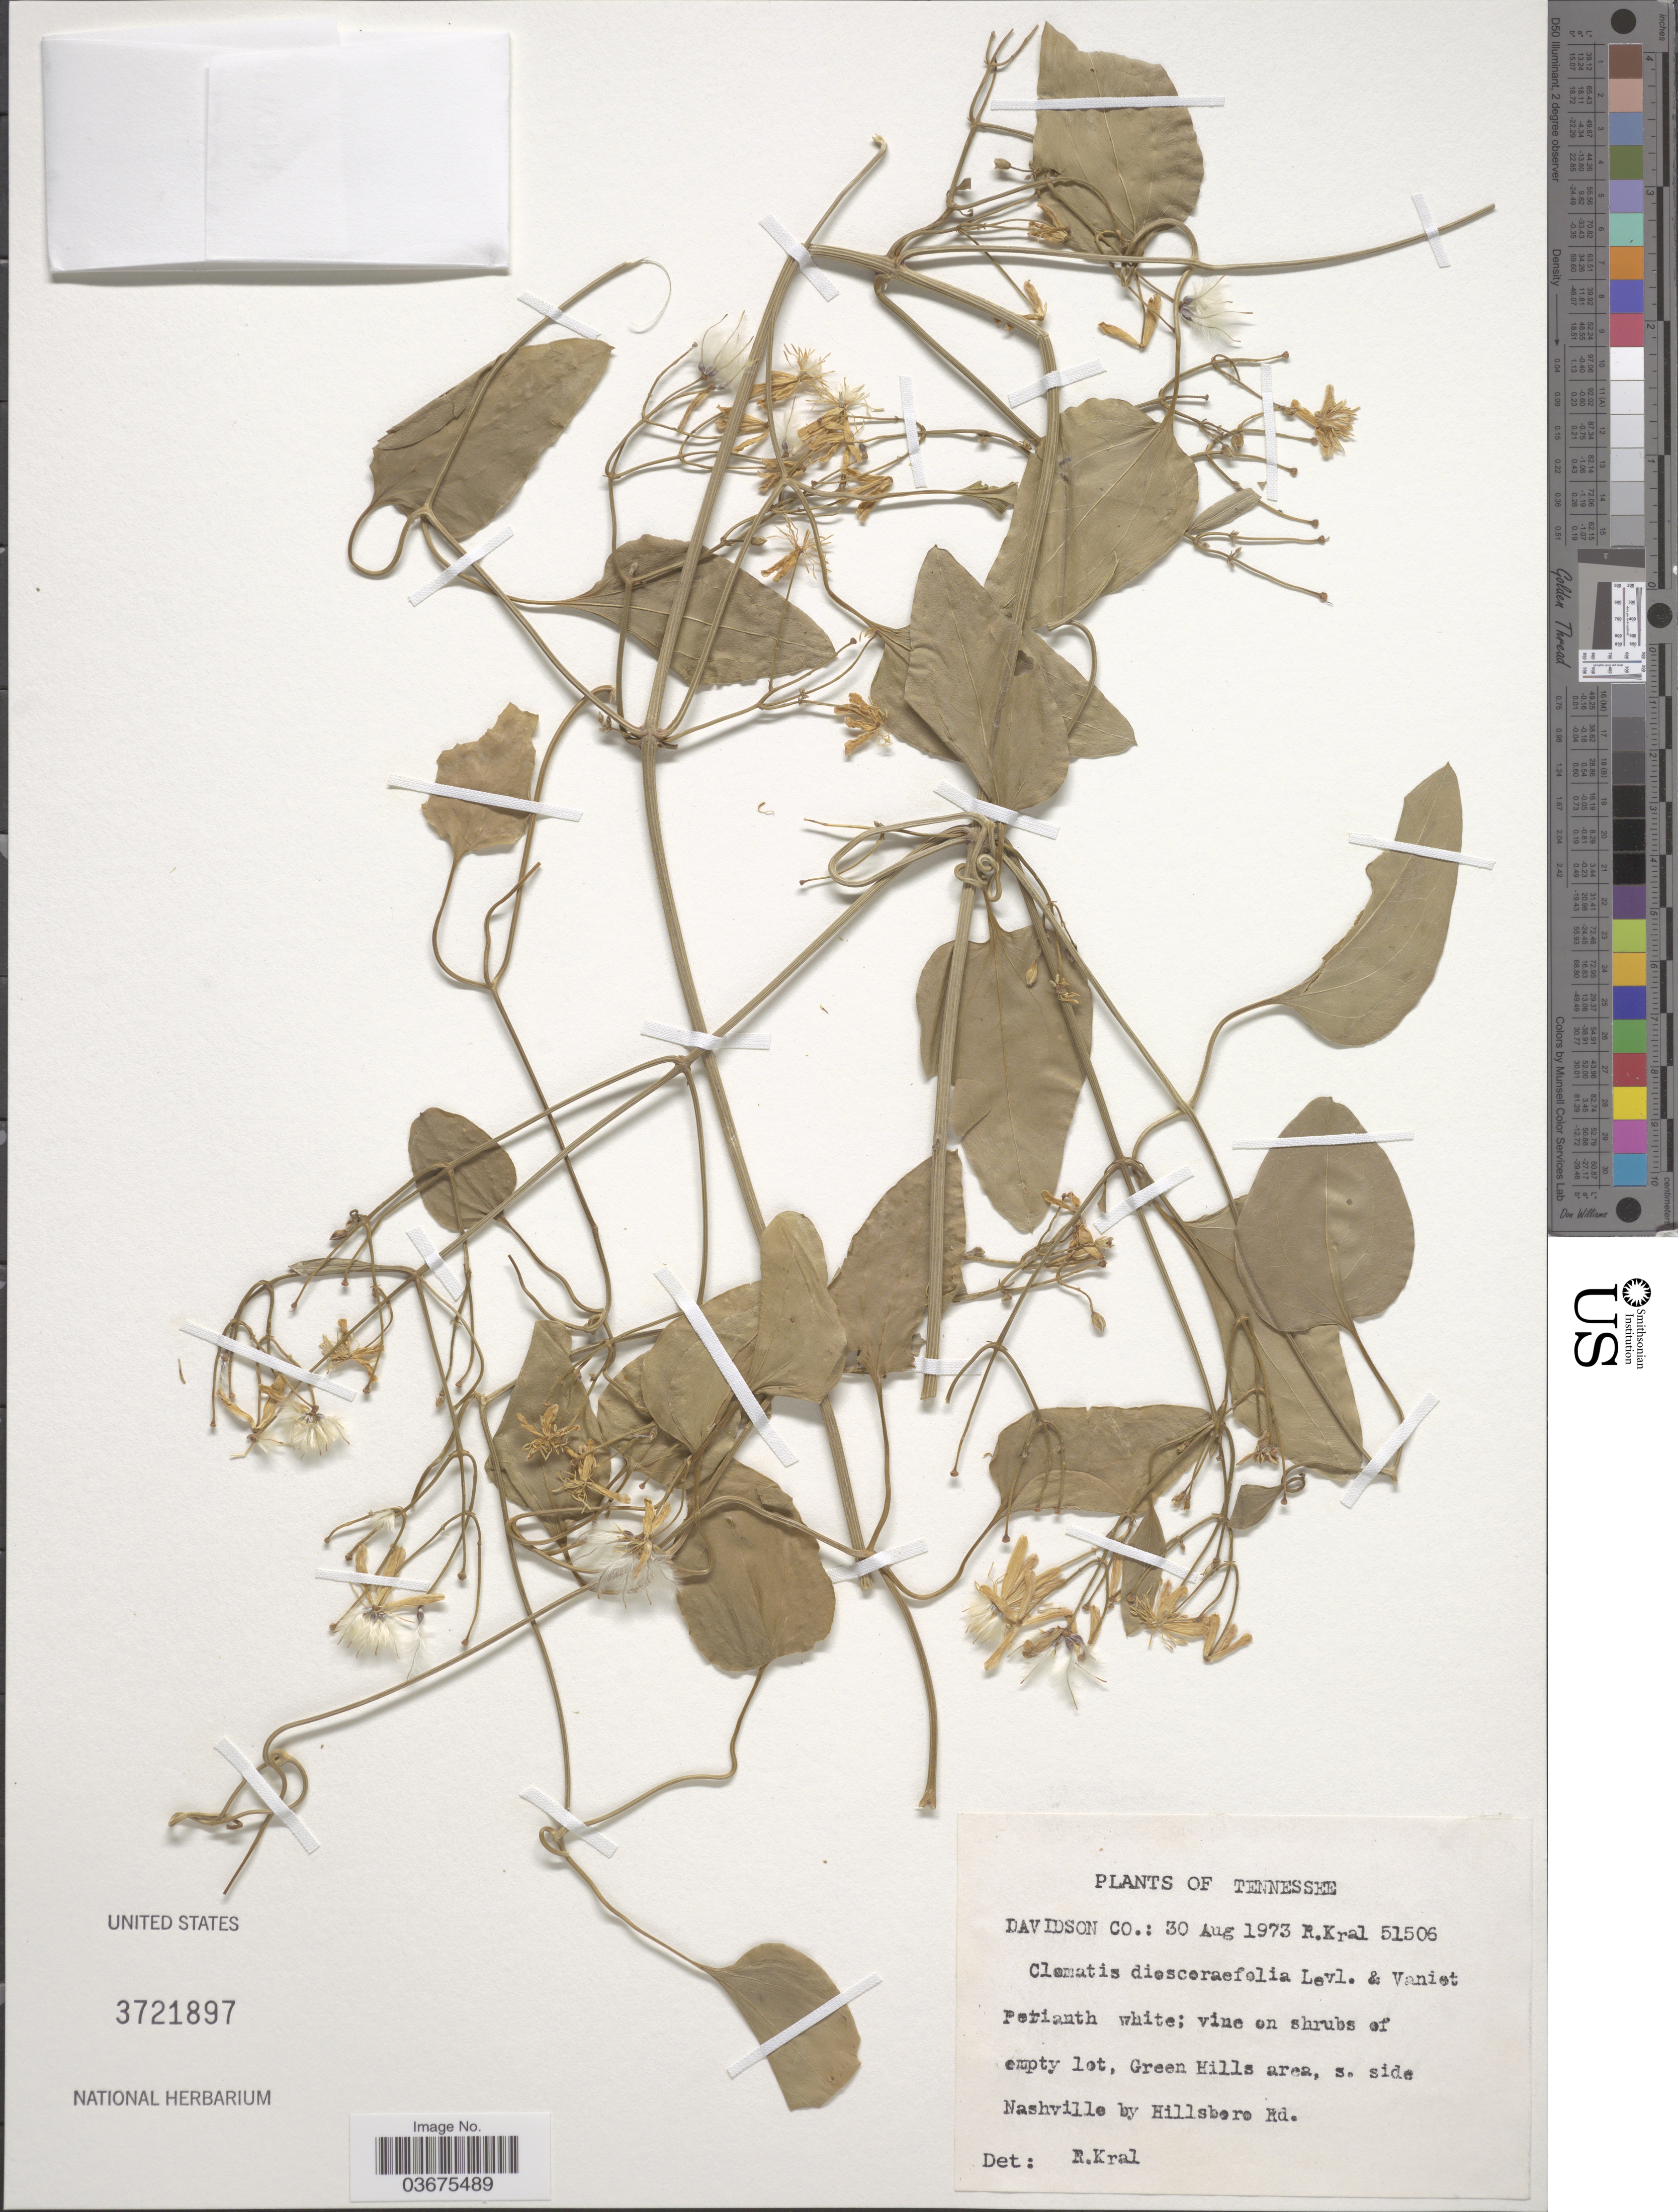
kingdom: Plantae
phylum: Tracheophyta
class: Magnoliopsida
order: Ranunculales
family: Ranunculaceae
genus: Clematis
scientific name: Clematis terniflora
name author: DC.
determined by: Strong, M. T., (US), Smithsonian Institution - National Museum of Natural History (UNITED STATES)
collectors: R. Kral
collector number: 51506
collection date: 1973-08-30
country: United States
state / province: Tennessee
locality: Davidson Co. Green Hills area, s. side Nashville by Hillsboro Rd.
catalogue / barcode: US 3721897